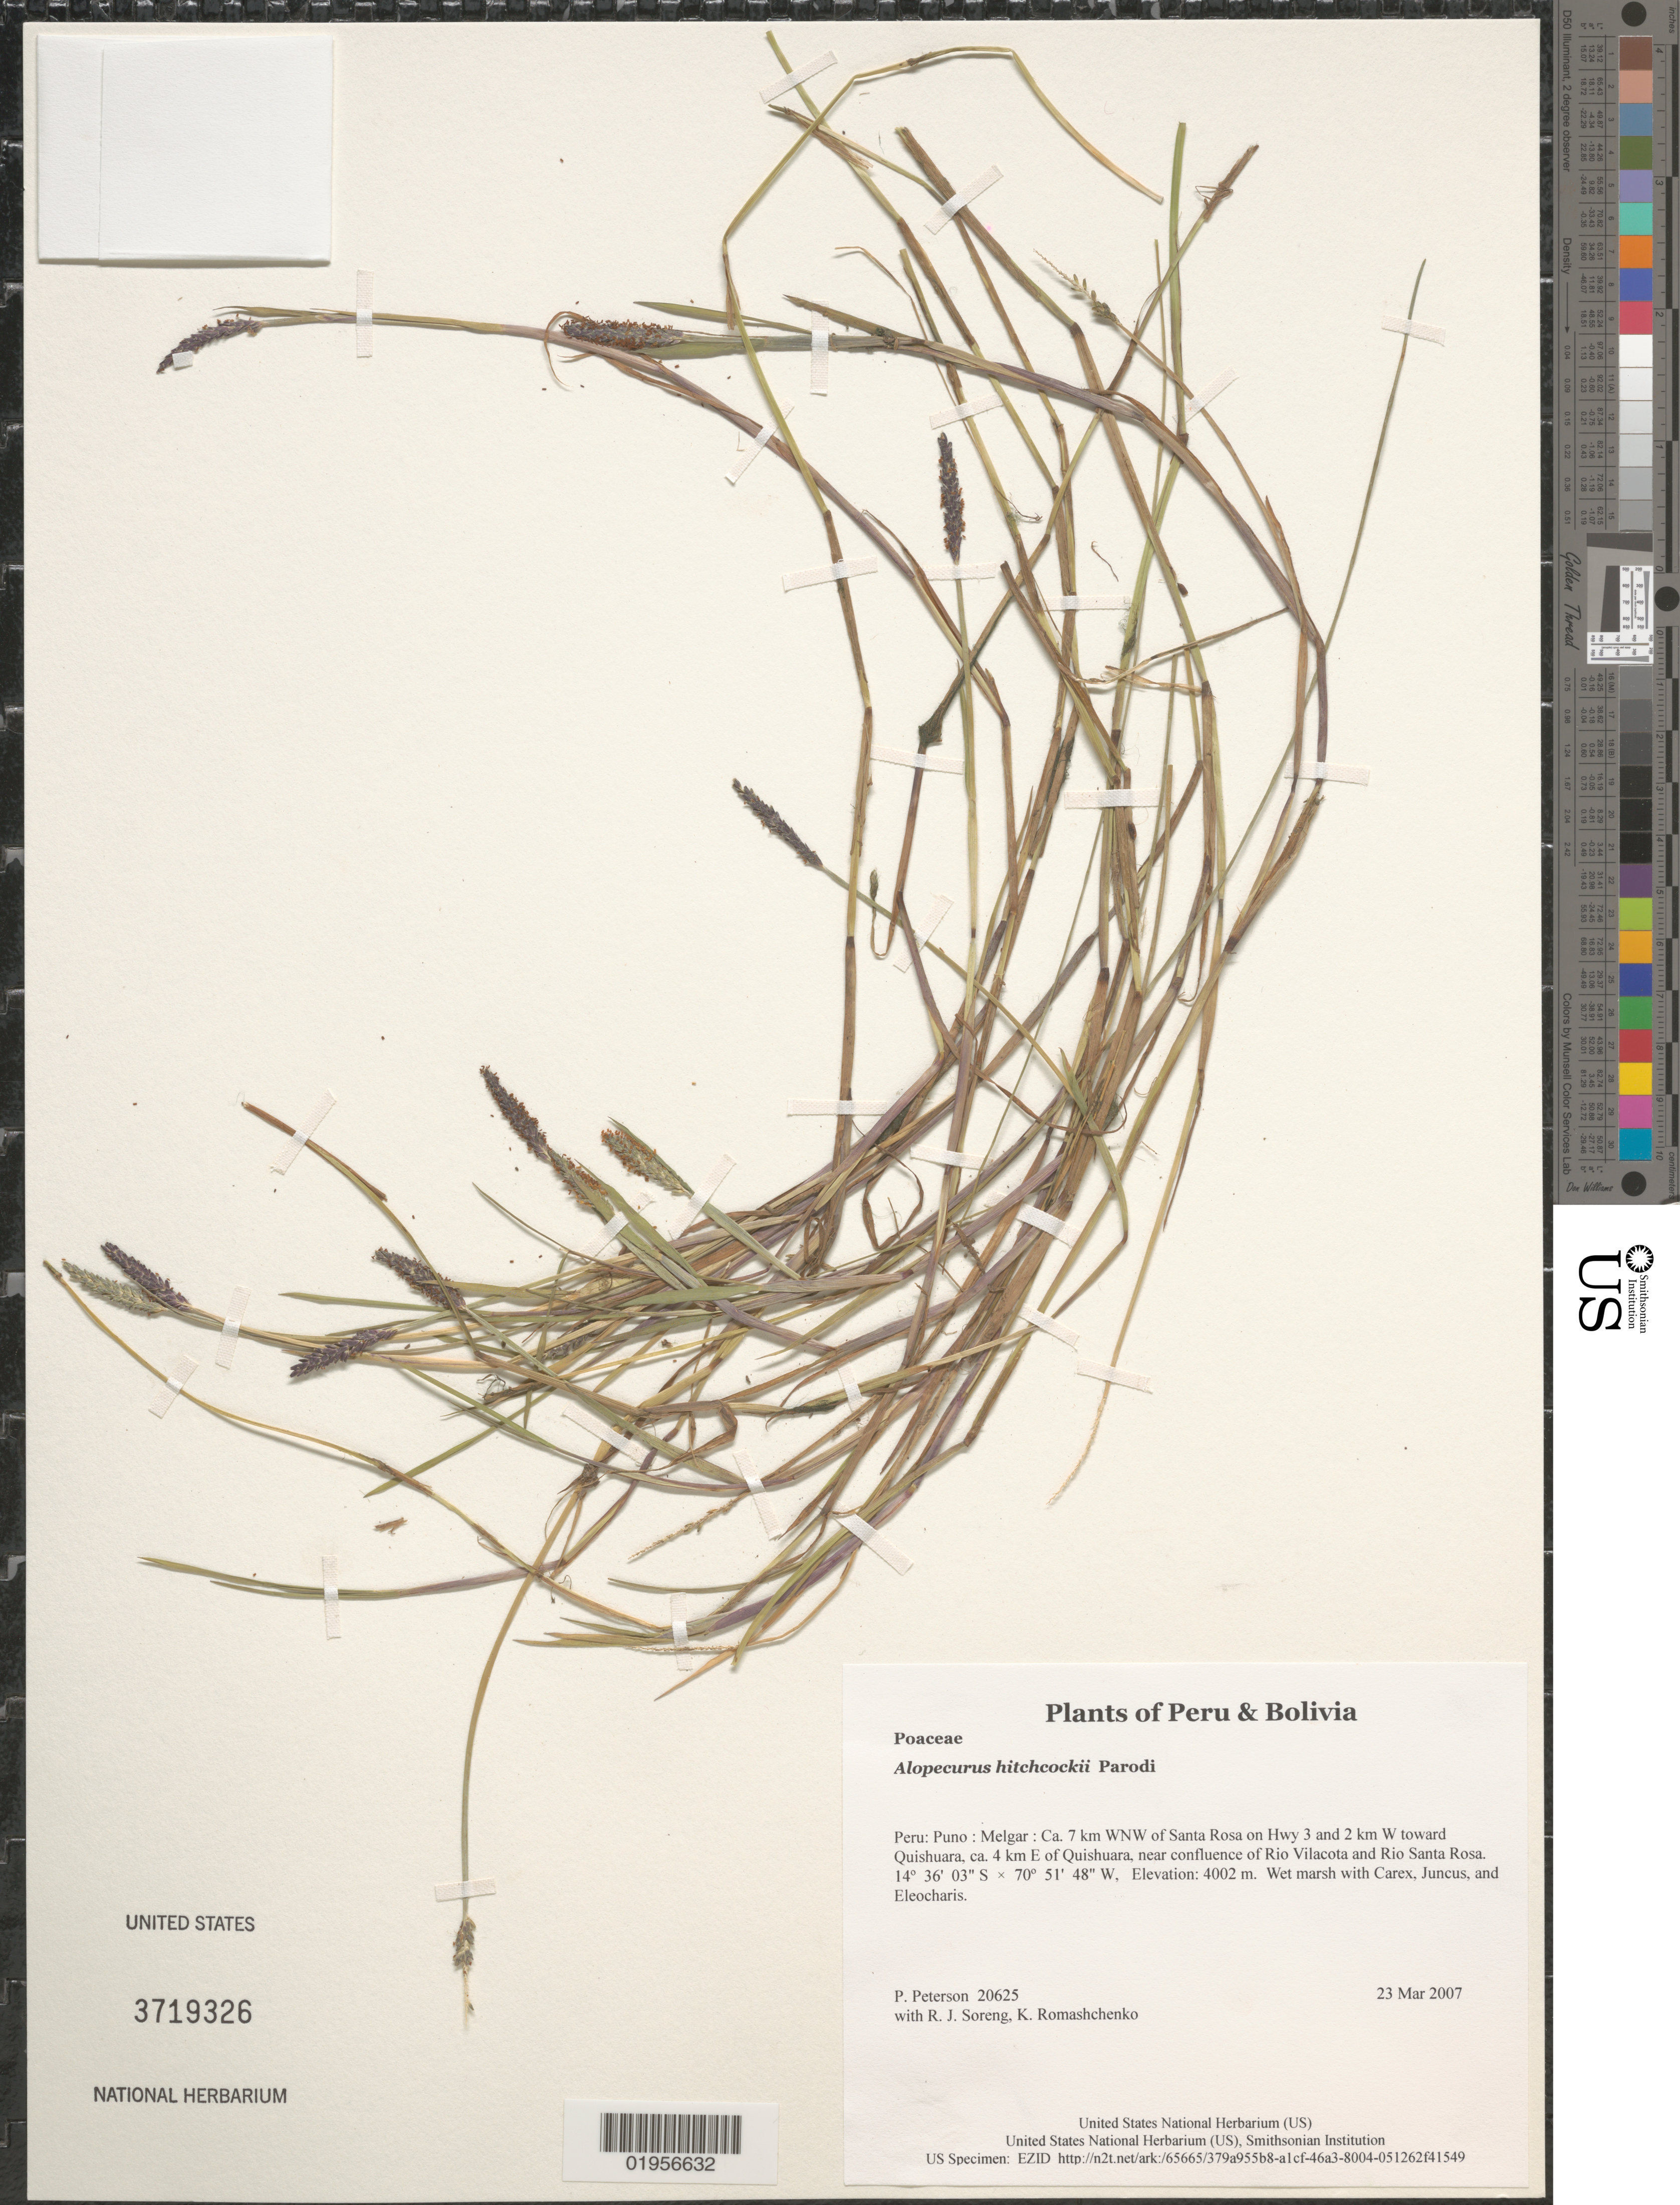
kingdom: Plantae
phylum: Tracheophyta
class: Liliopsida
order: Poales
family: Poaceae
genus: Alopecurus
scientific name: Alopecurus hitchcockii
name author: Parodi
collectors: P. M. Peterson, R. J. Soreng & K. Romashchenko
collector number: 20625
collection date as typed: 23 Mar 2007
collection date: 2007-03-23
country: Peru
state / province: Puno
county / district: Melgar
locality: Ca. 7 km WNW of Santa Rosa on Hwy 3 and 2 km W toward Quishuara, ca. 4 km E of Quishuara, near confluence of Rio Vilacota and Rio Santa Rosa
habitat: Wet marsh with Carex, Juncus, and Eleocharis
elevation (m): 4002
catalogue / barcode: US 3719326